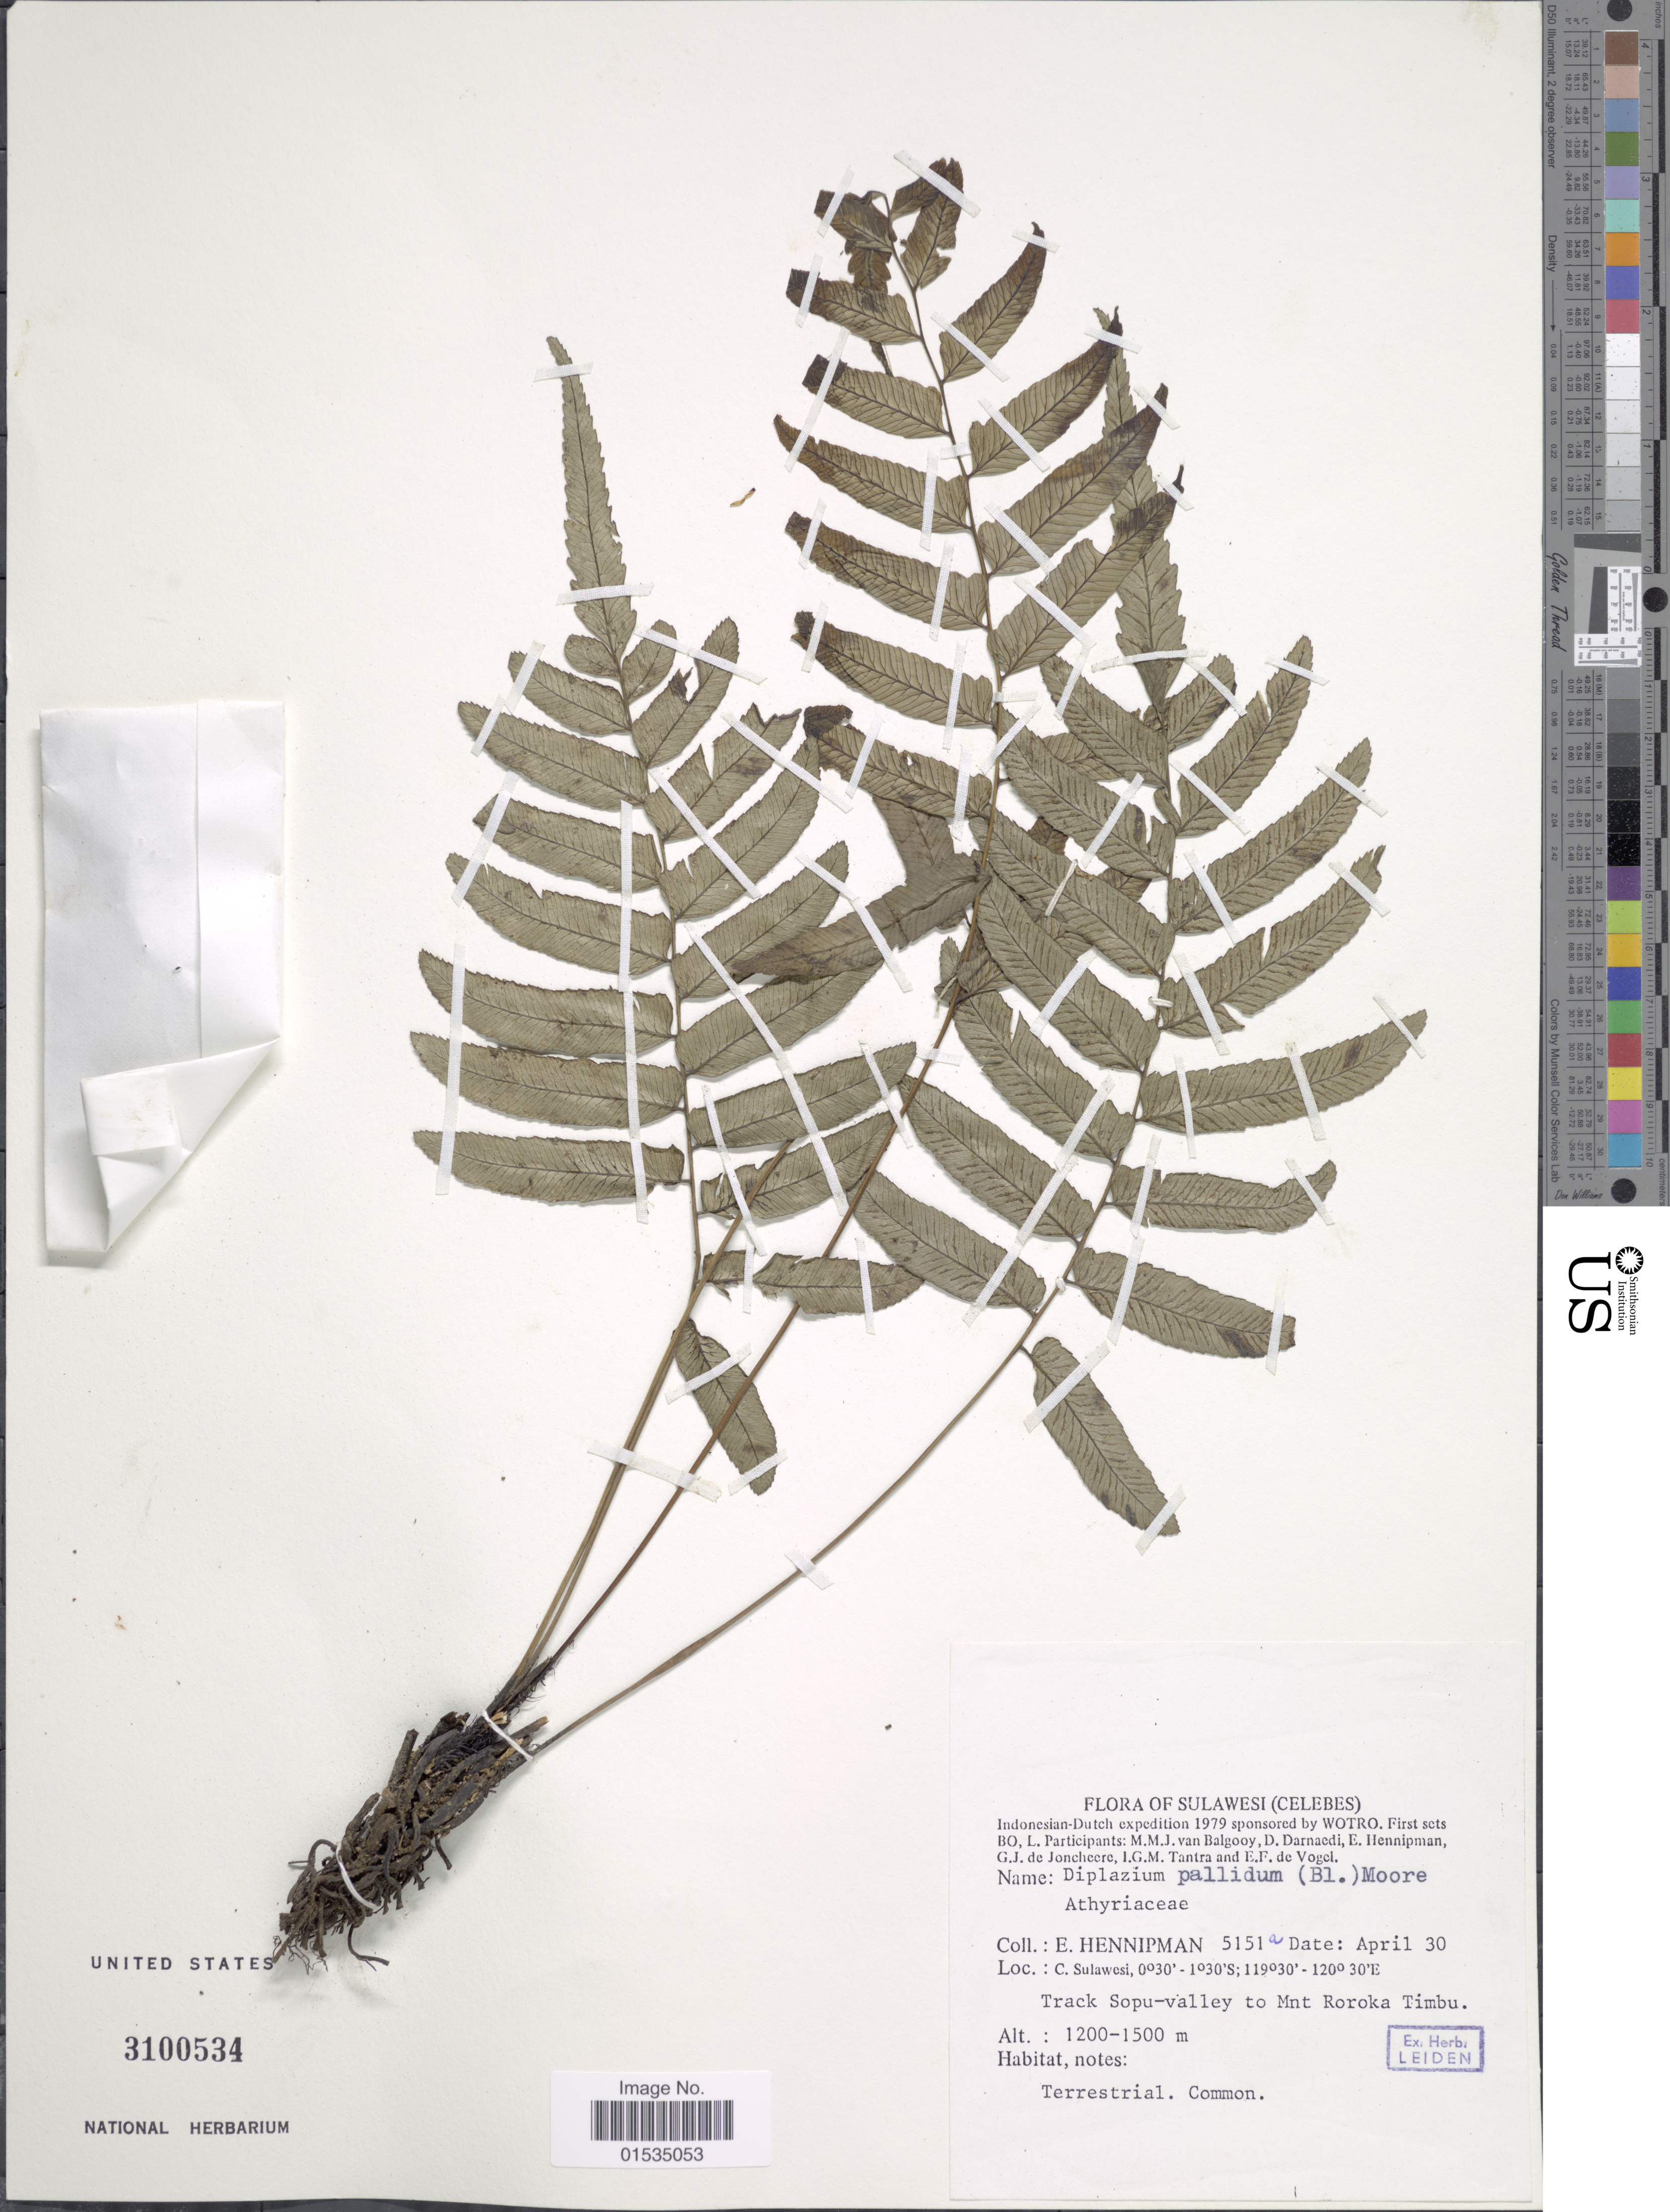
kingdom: Plantae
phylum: Tracheophyta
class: Polypodiopsida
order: Polypodiales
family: Athyriaceae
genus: Diplazium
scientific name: Diplazium pallidum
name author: (Blume) T. Moore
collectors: E. Hennipman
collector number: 5151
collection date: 1979-01-30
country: Indonesia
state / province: Sulawesi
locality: Sulawesi (Celebes), Indonesian-Dutch Expedition, C. Sulawesi, Track Sopu-valley to Mnt Roroka Timbu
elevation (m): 1200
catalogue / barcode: US 3100534